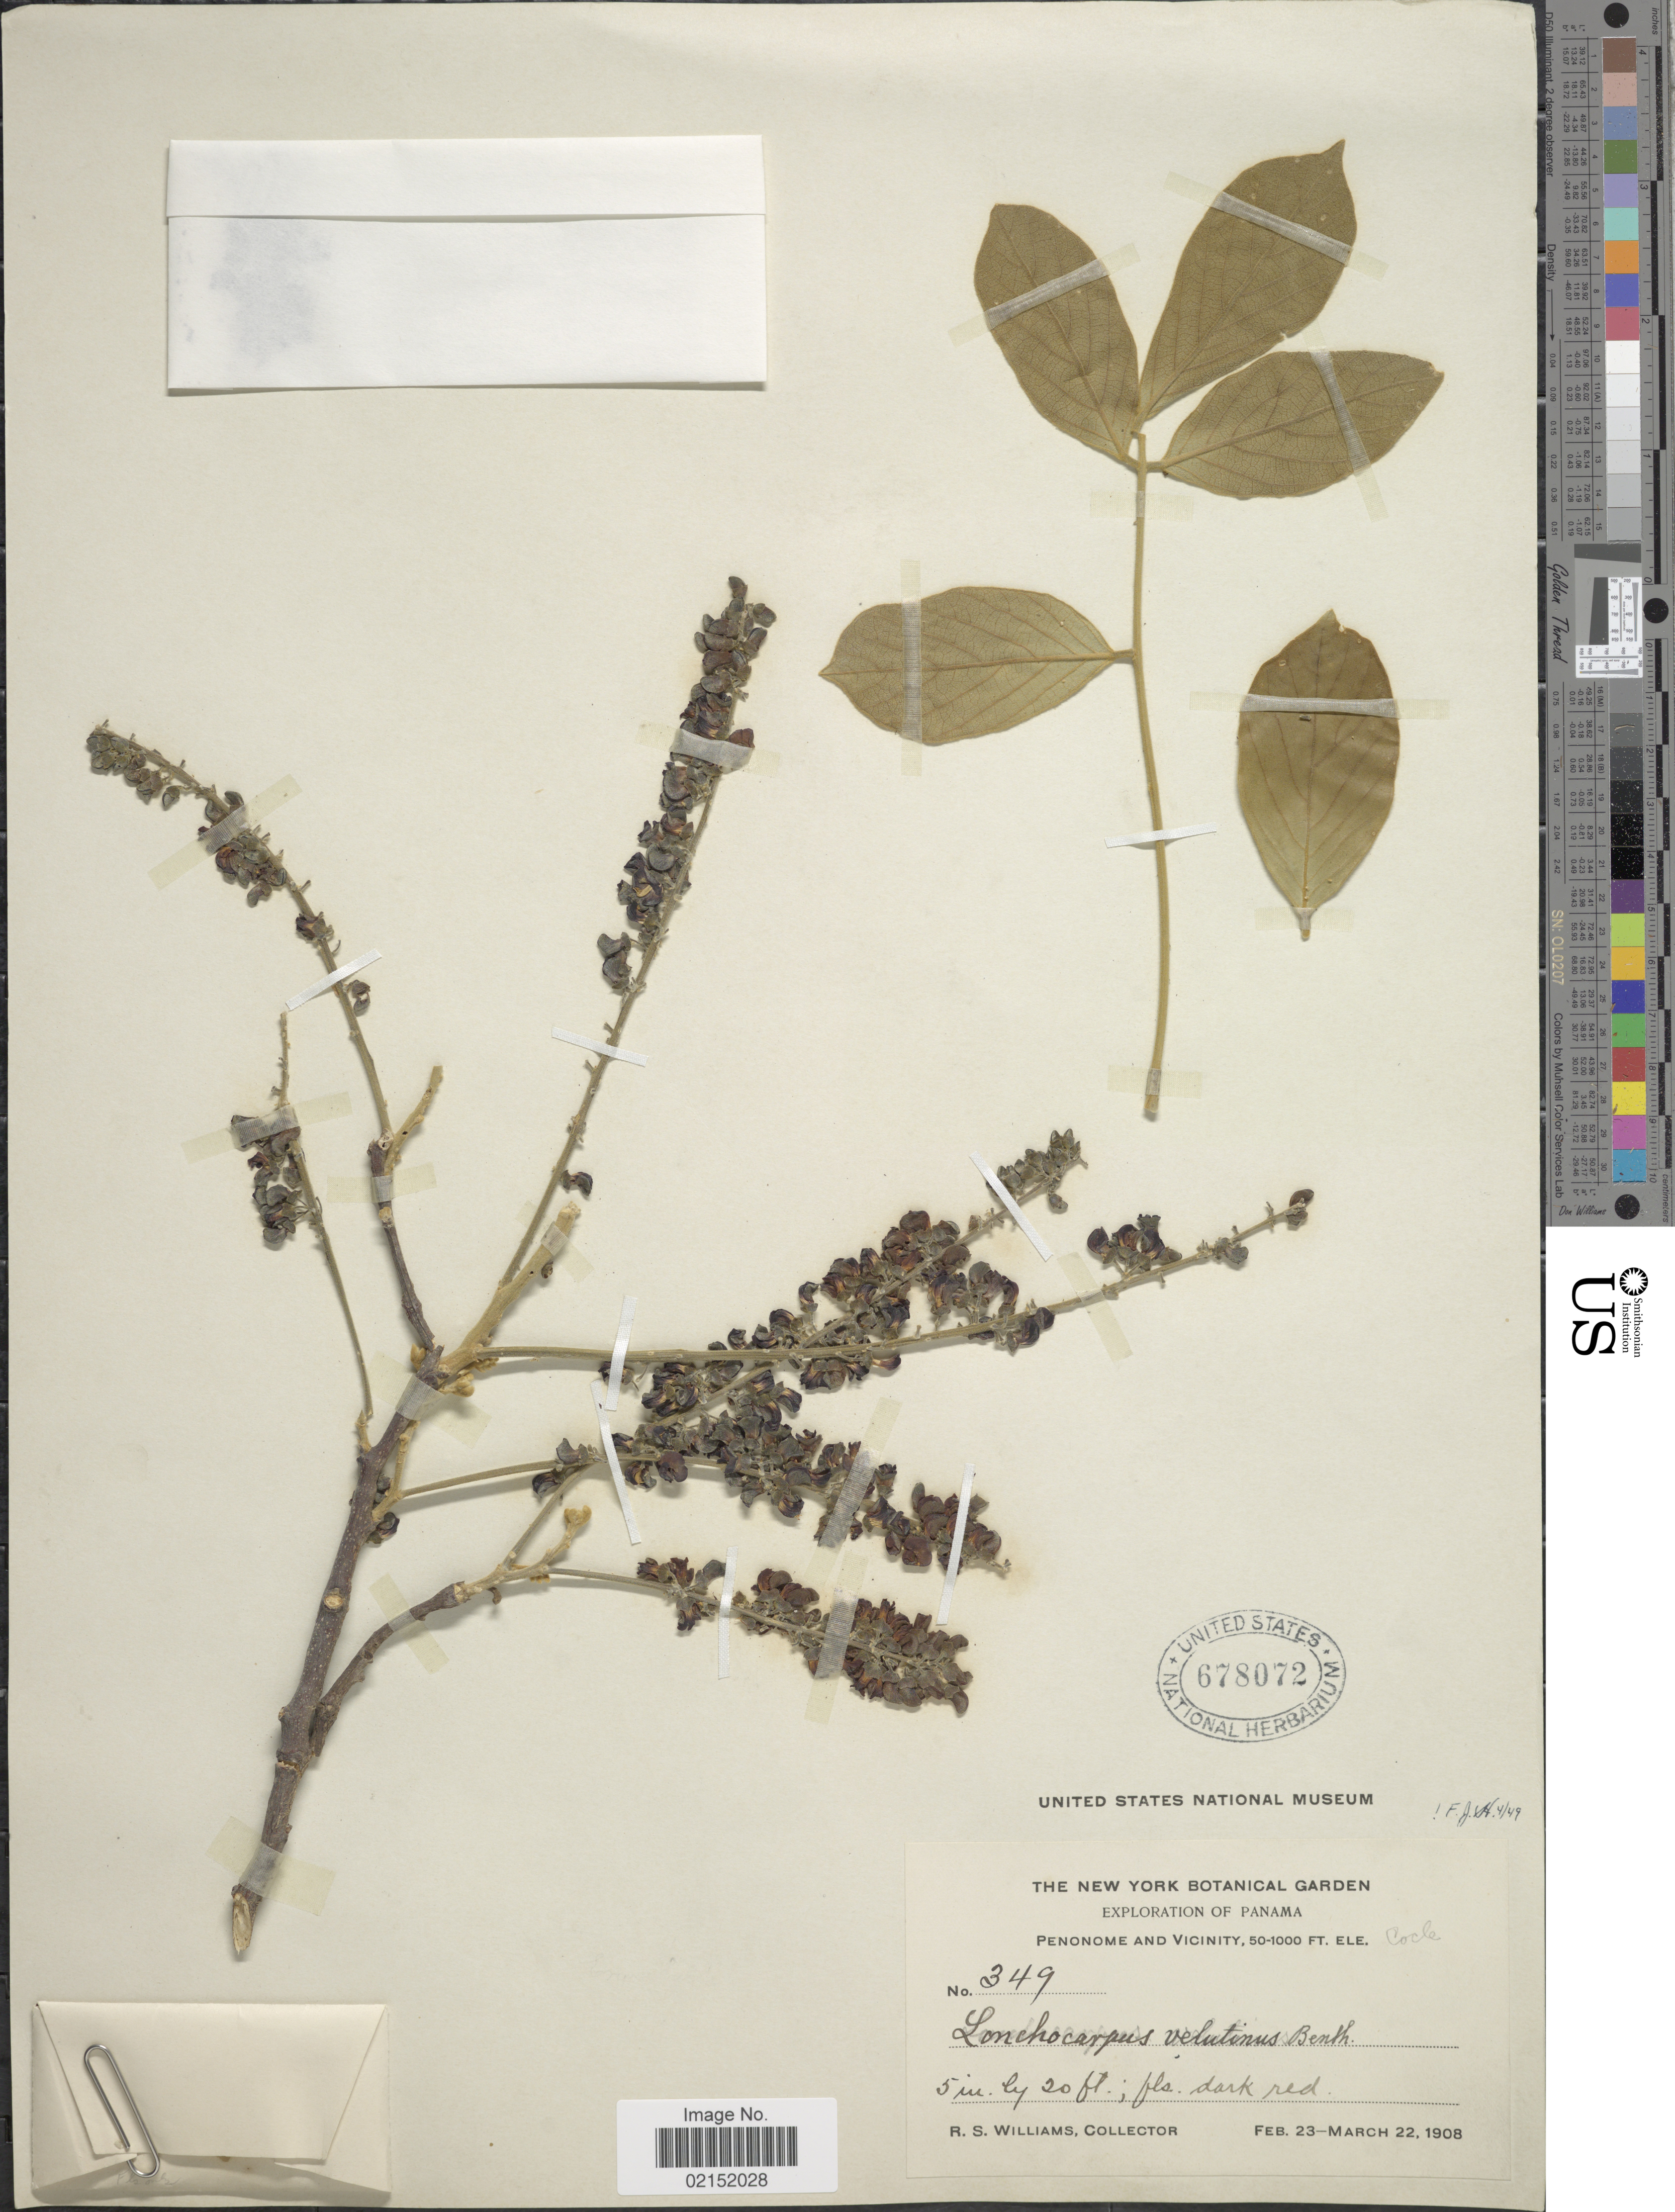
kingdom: Plantae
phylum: Tracheophyta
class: Magnoliopsida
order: Fabales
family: Fabaceae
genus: Lonchocarpus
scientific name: Lonchocarpus velutinus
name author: Benth. ex Seem.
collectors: R. S. Williams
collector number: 349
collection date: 1908-02-23/1908-03-22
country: Panama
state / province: Coclé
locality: Penonome and Vicinity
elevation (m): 15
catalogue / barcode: US 678072